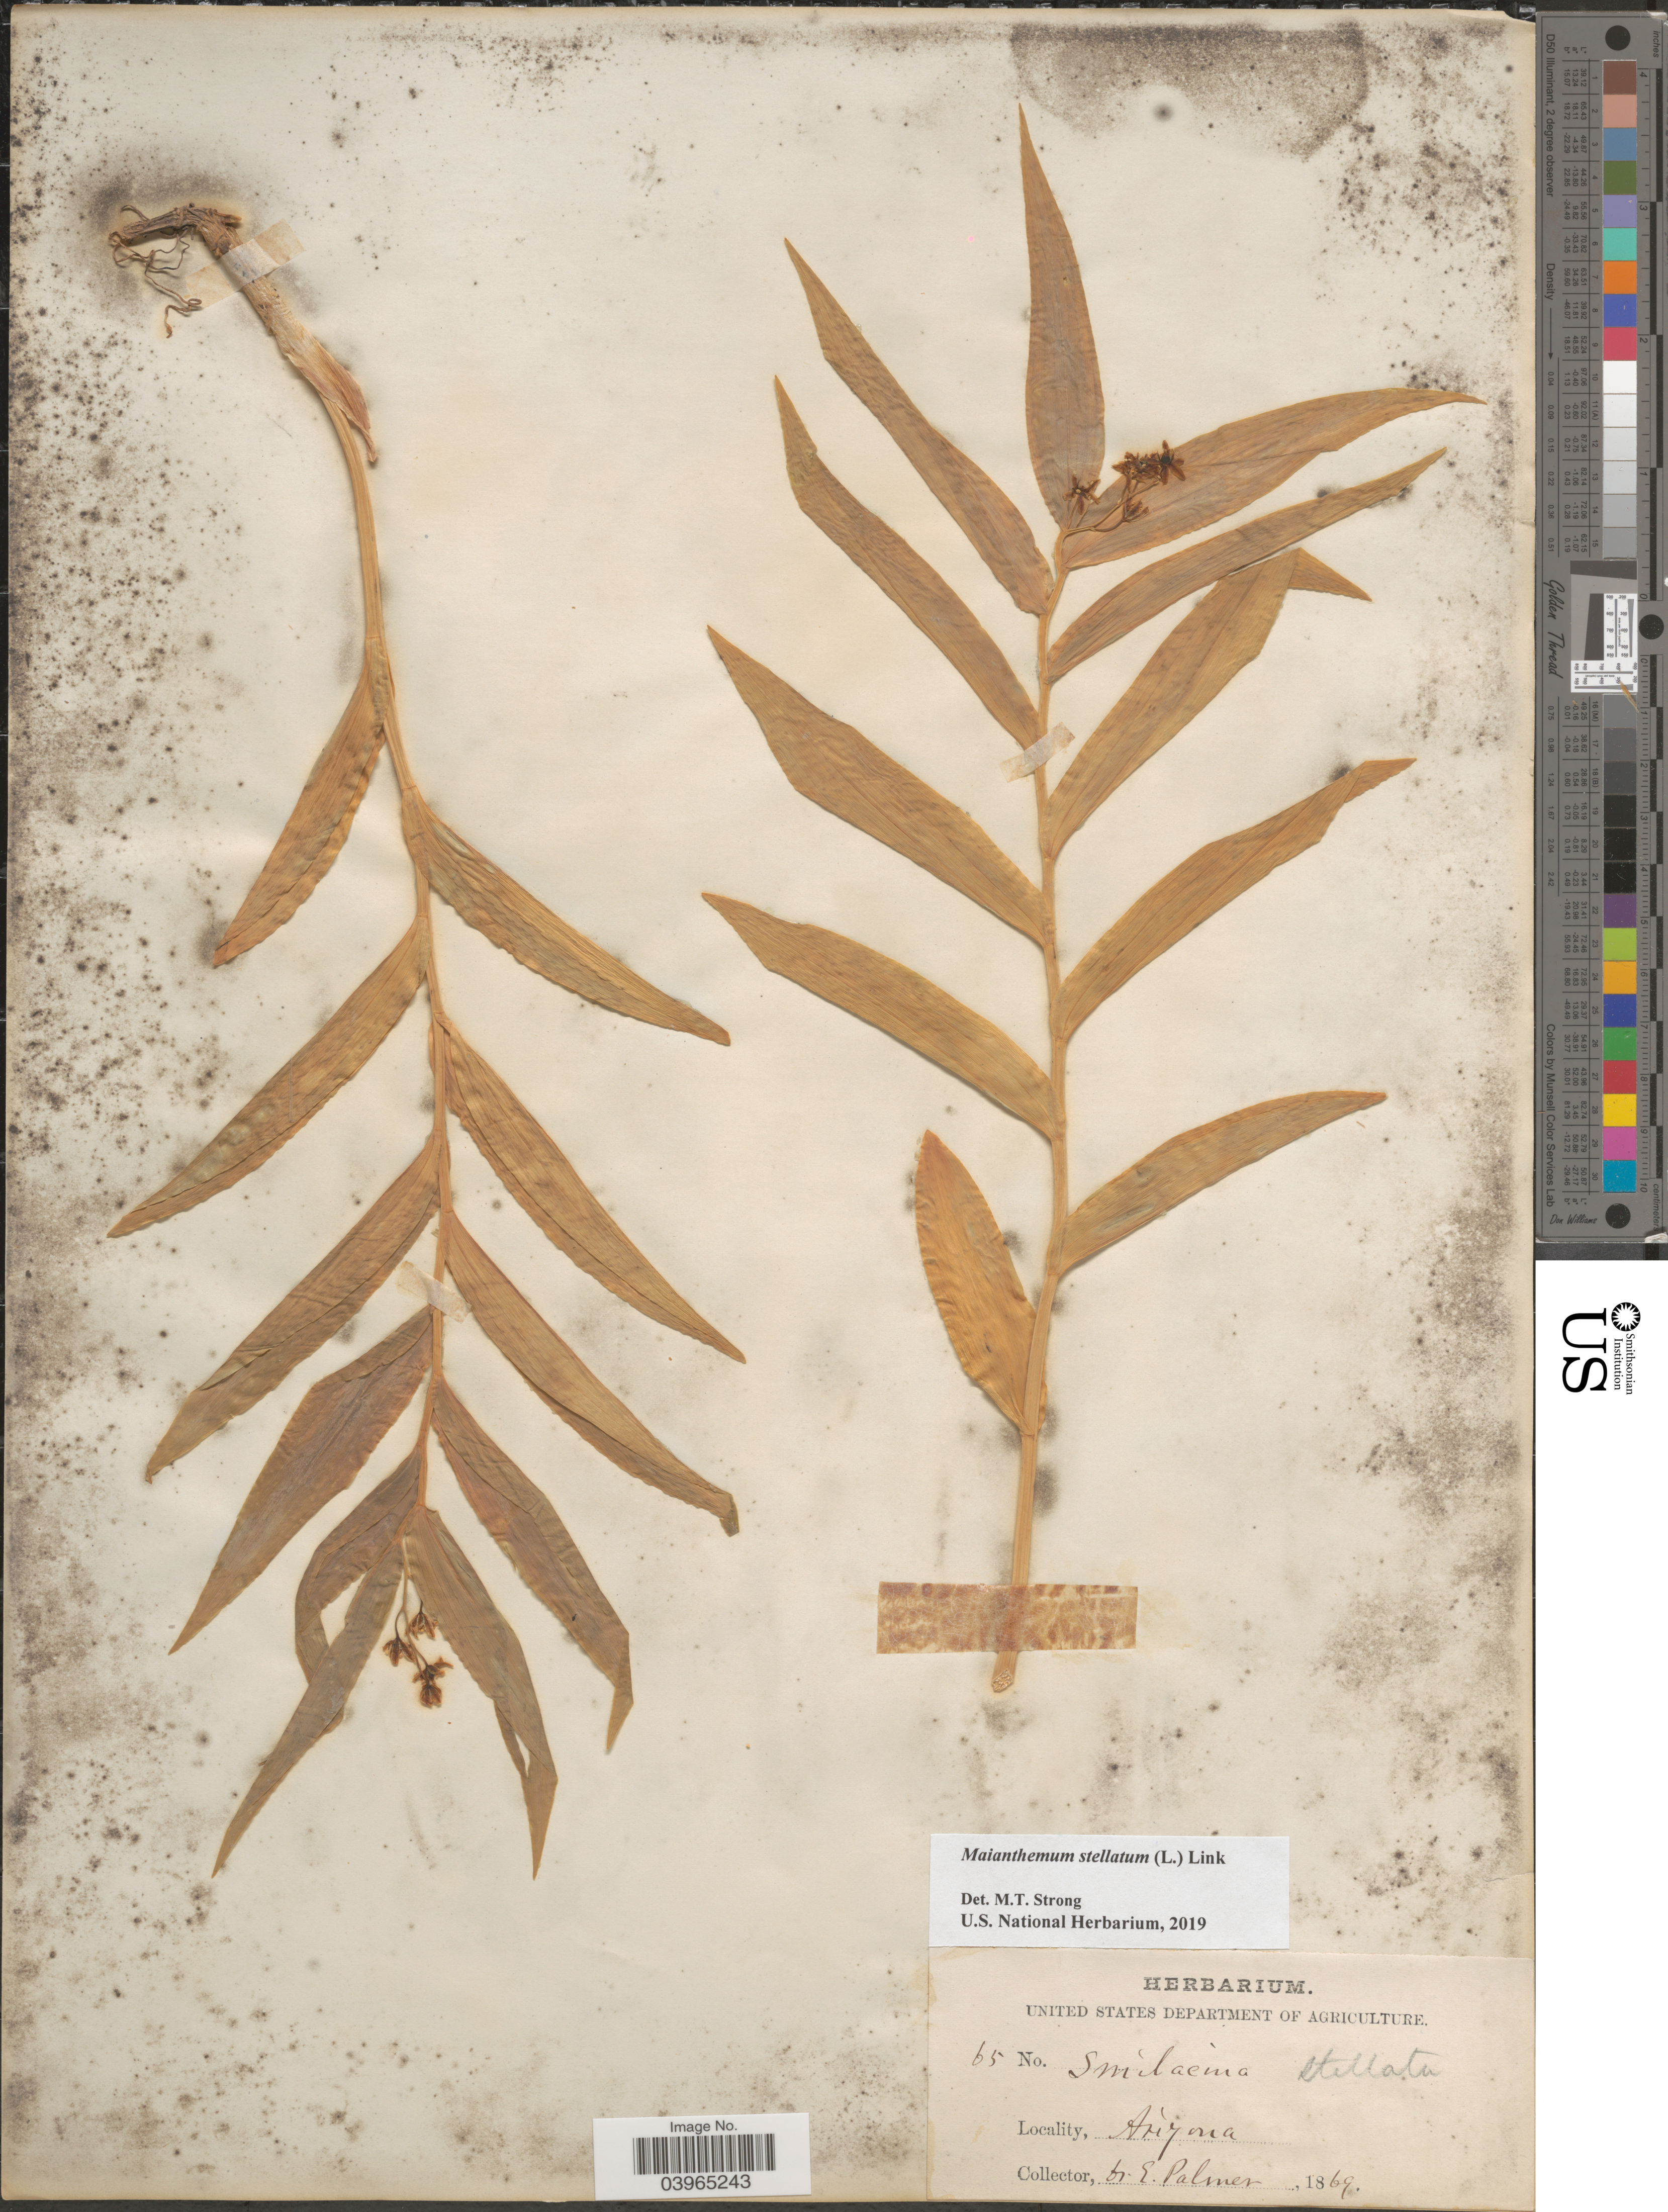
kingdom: Plantae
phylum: Tracheophyta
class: Liliopsida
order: Asparagales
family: Asparagaceae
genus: Maianthemum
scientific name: Maianthemum stellatum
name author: (L.) Link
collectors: E. Palmer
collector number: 65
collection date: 1869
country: United States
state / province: Arizona